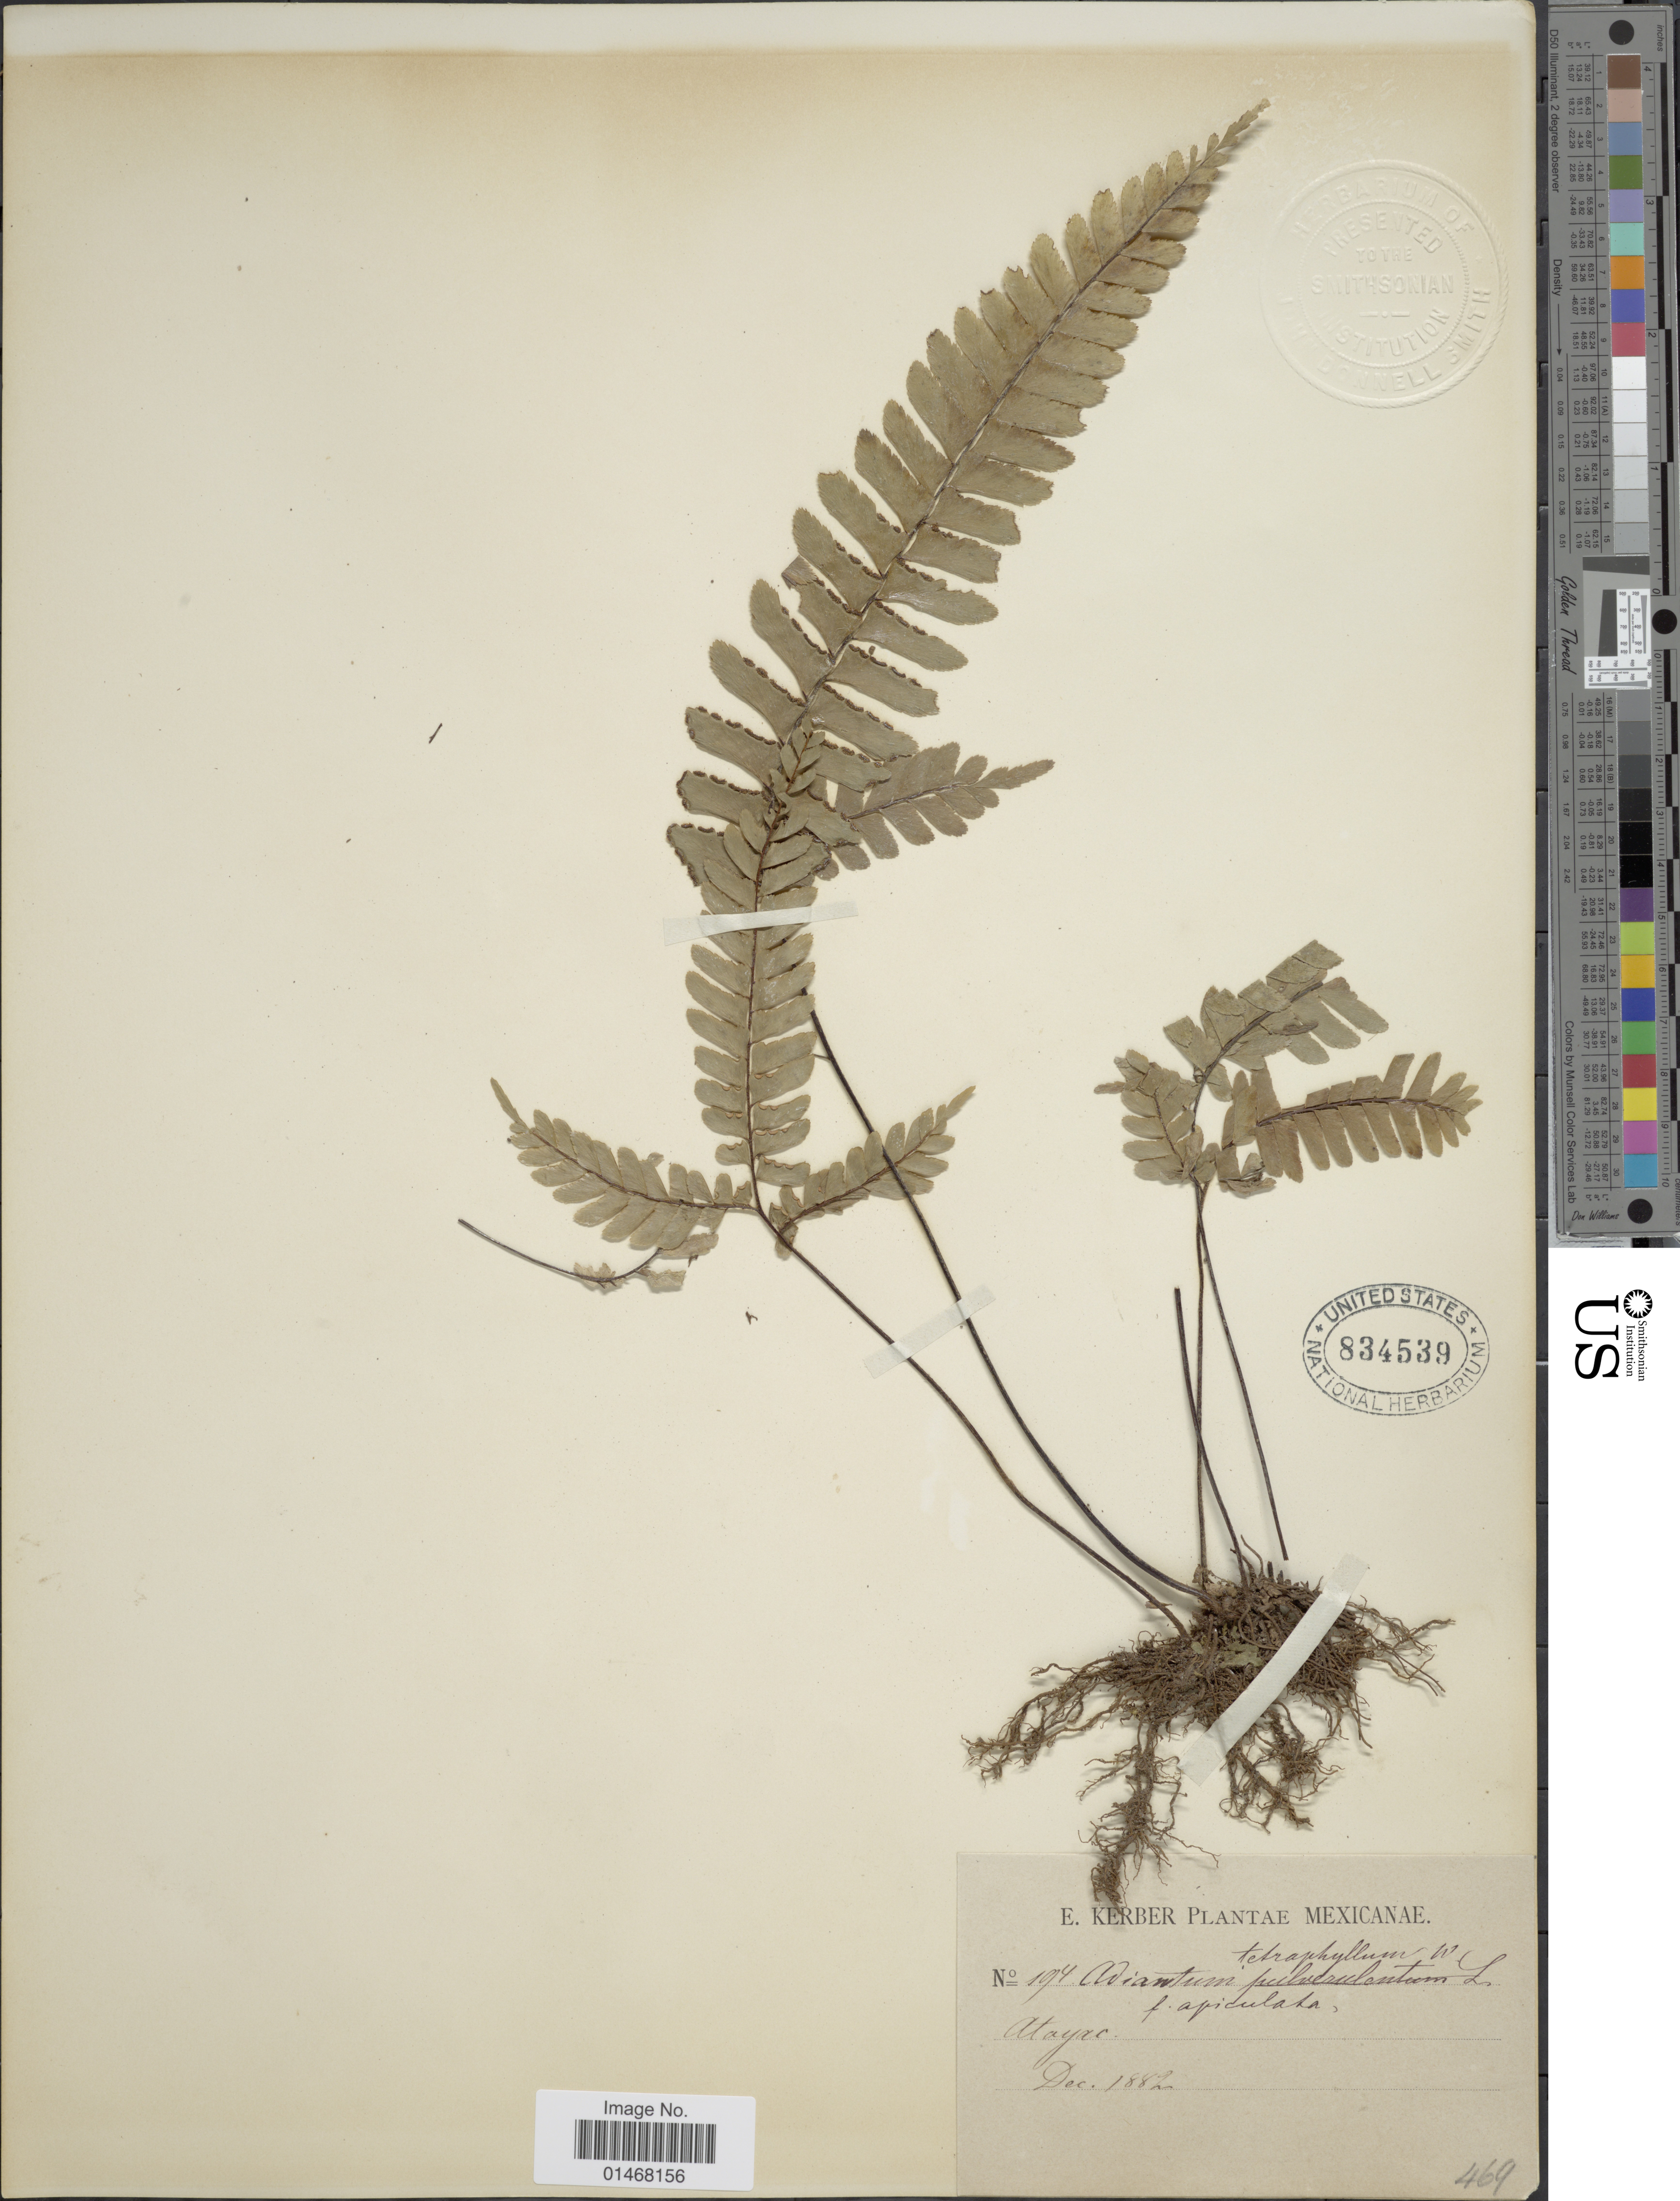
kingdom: Plantae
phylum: Tracheophyta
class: Polypodiopsida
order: Polypodiales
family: Pteridaceae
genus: Adiantum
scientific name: Adiantum tetraphyllum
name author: Humb. & Bonpl. ex Willd.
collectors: E. Kerber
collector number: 194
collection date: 1882-12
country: Mexico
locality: Atayac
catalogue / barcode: US 834539